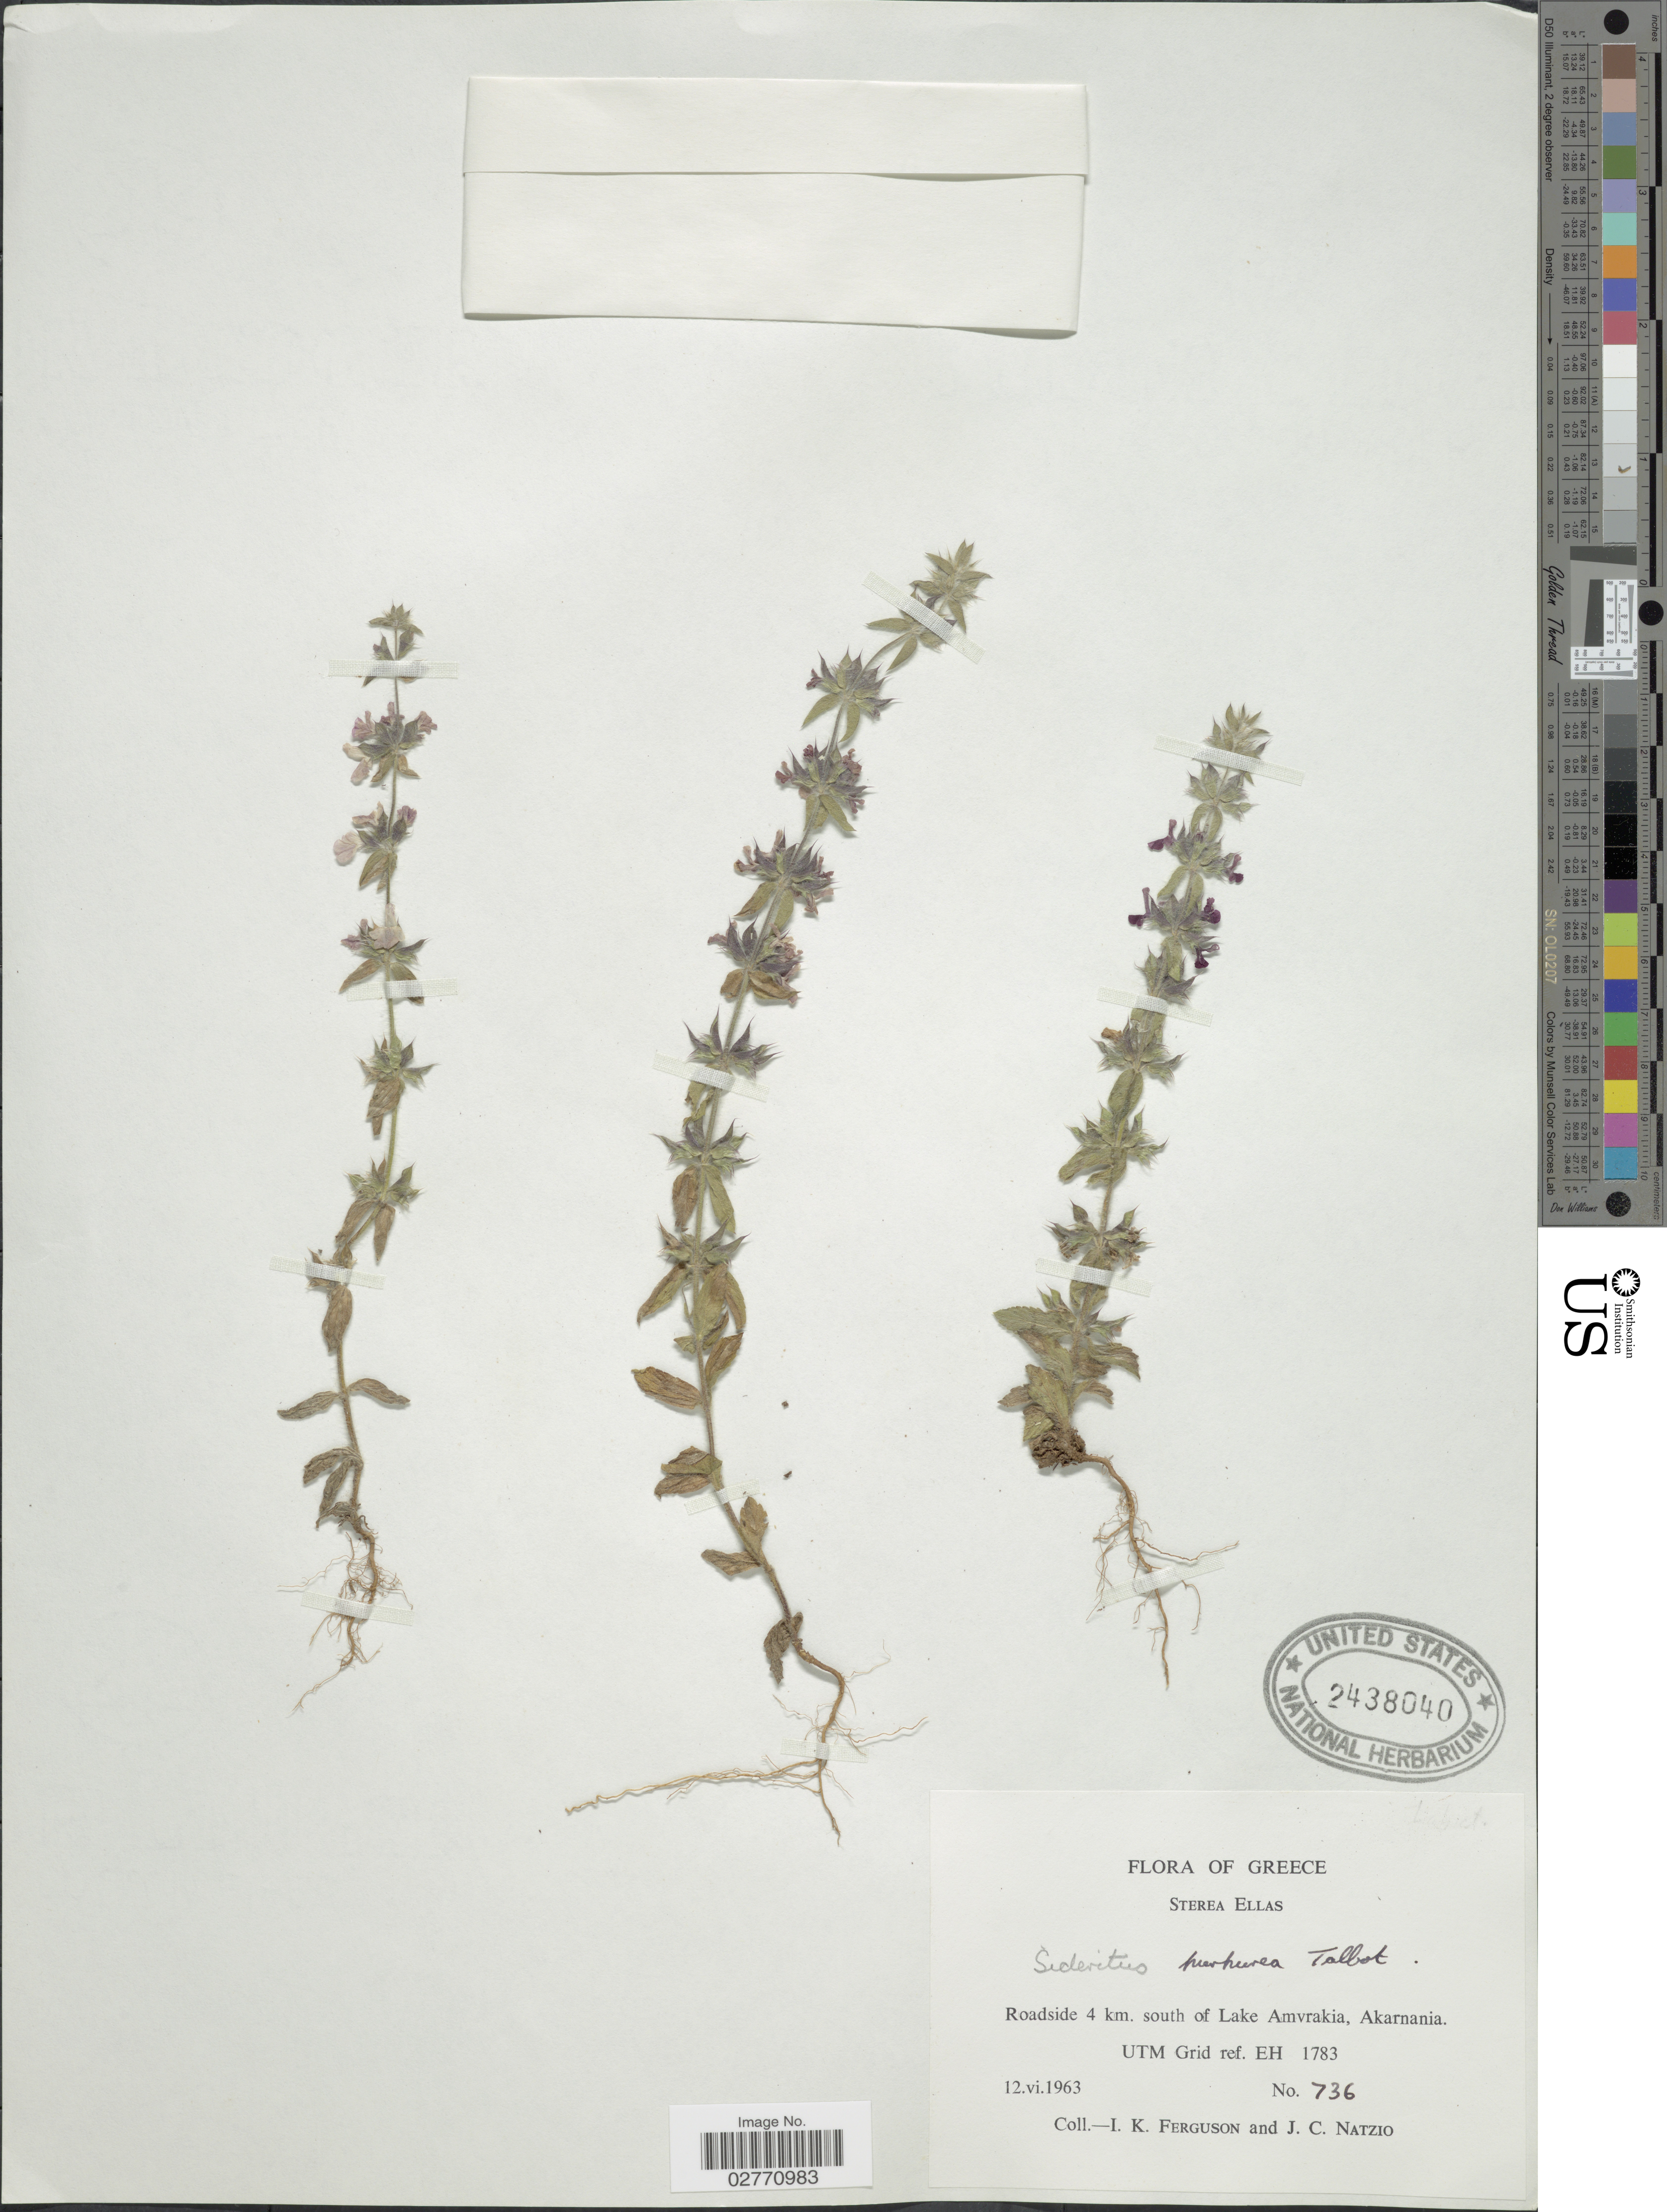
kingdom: Plantae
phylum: Tracheophyta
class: Magnoliopsida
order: Lamiales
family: Lamiaceae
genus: Sideritis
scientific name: Sideritis purpurea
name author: Talbot ex Benth.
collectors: I. K. Ferguson & J. Natzio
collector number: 736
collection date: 1963-06-12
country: Greece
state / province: Central Greece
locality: Sterea Ellas. Roadside 4 km. south of Lake Amvrakia, Akarnania. UTM Grid ref. EH 1783.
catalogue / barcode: US 2438040